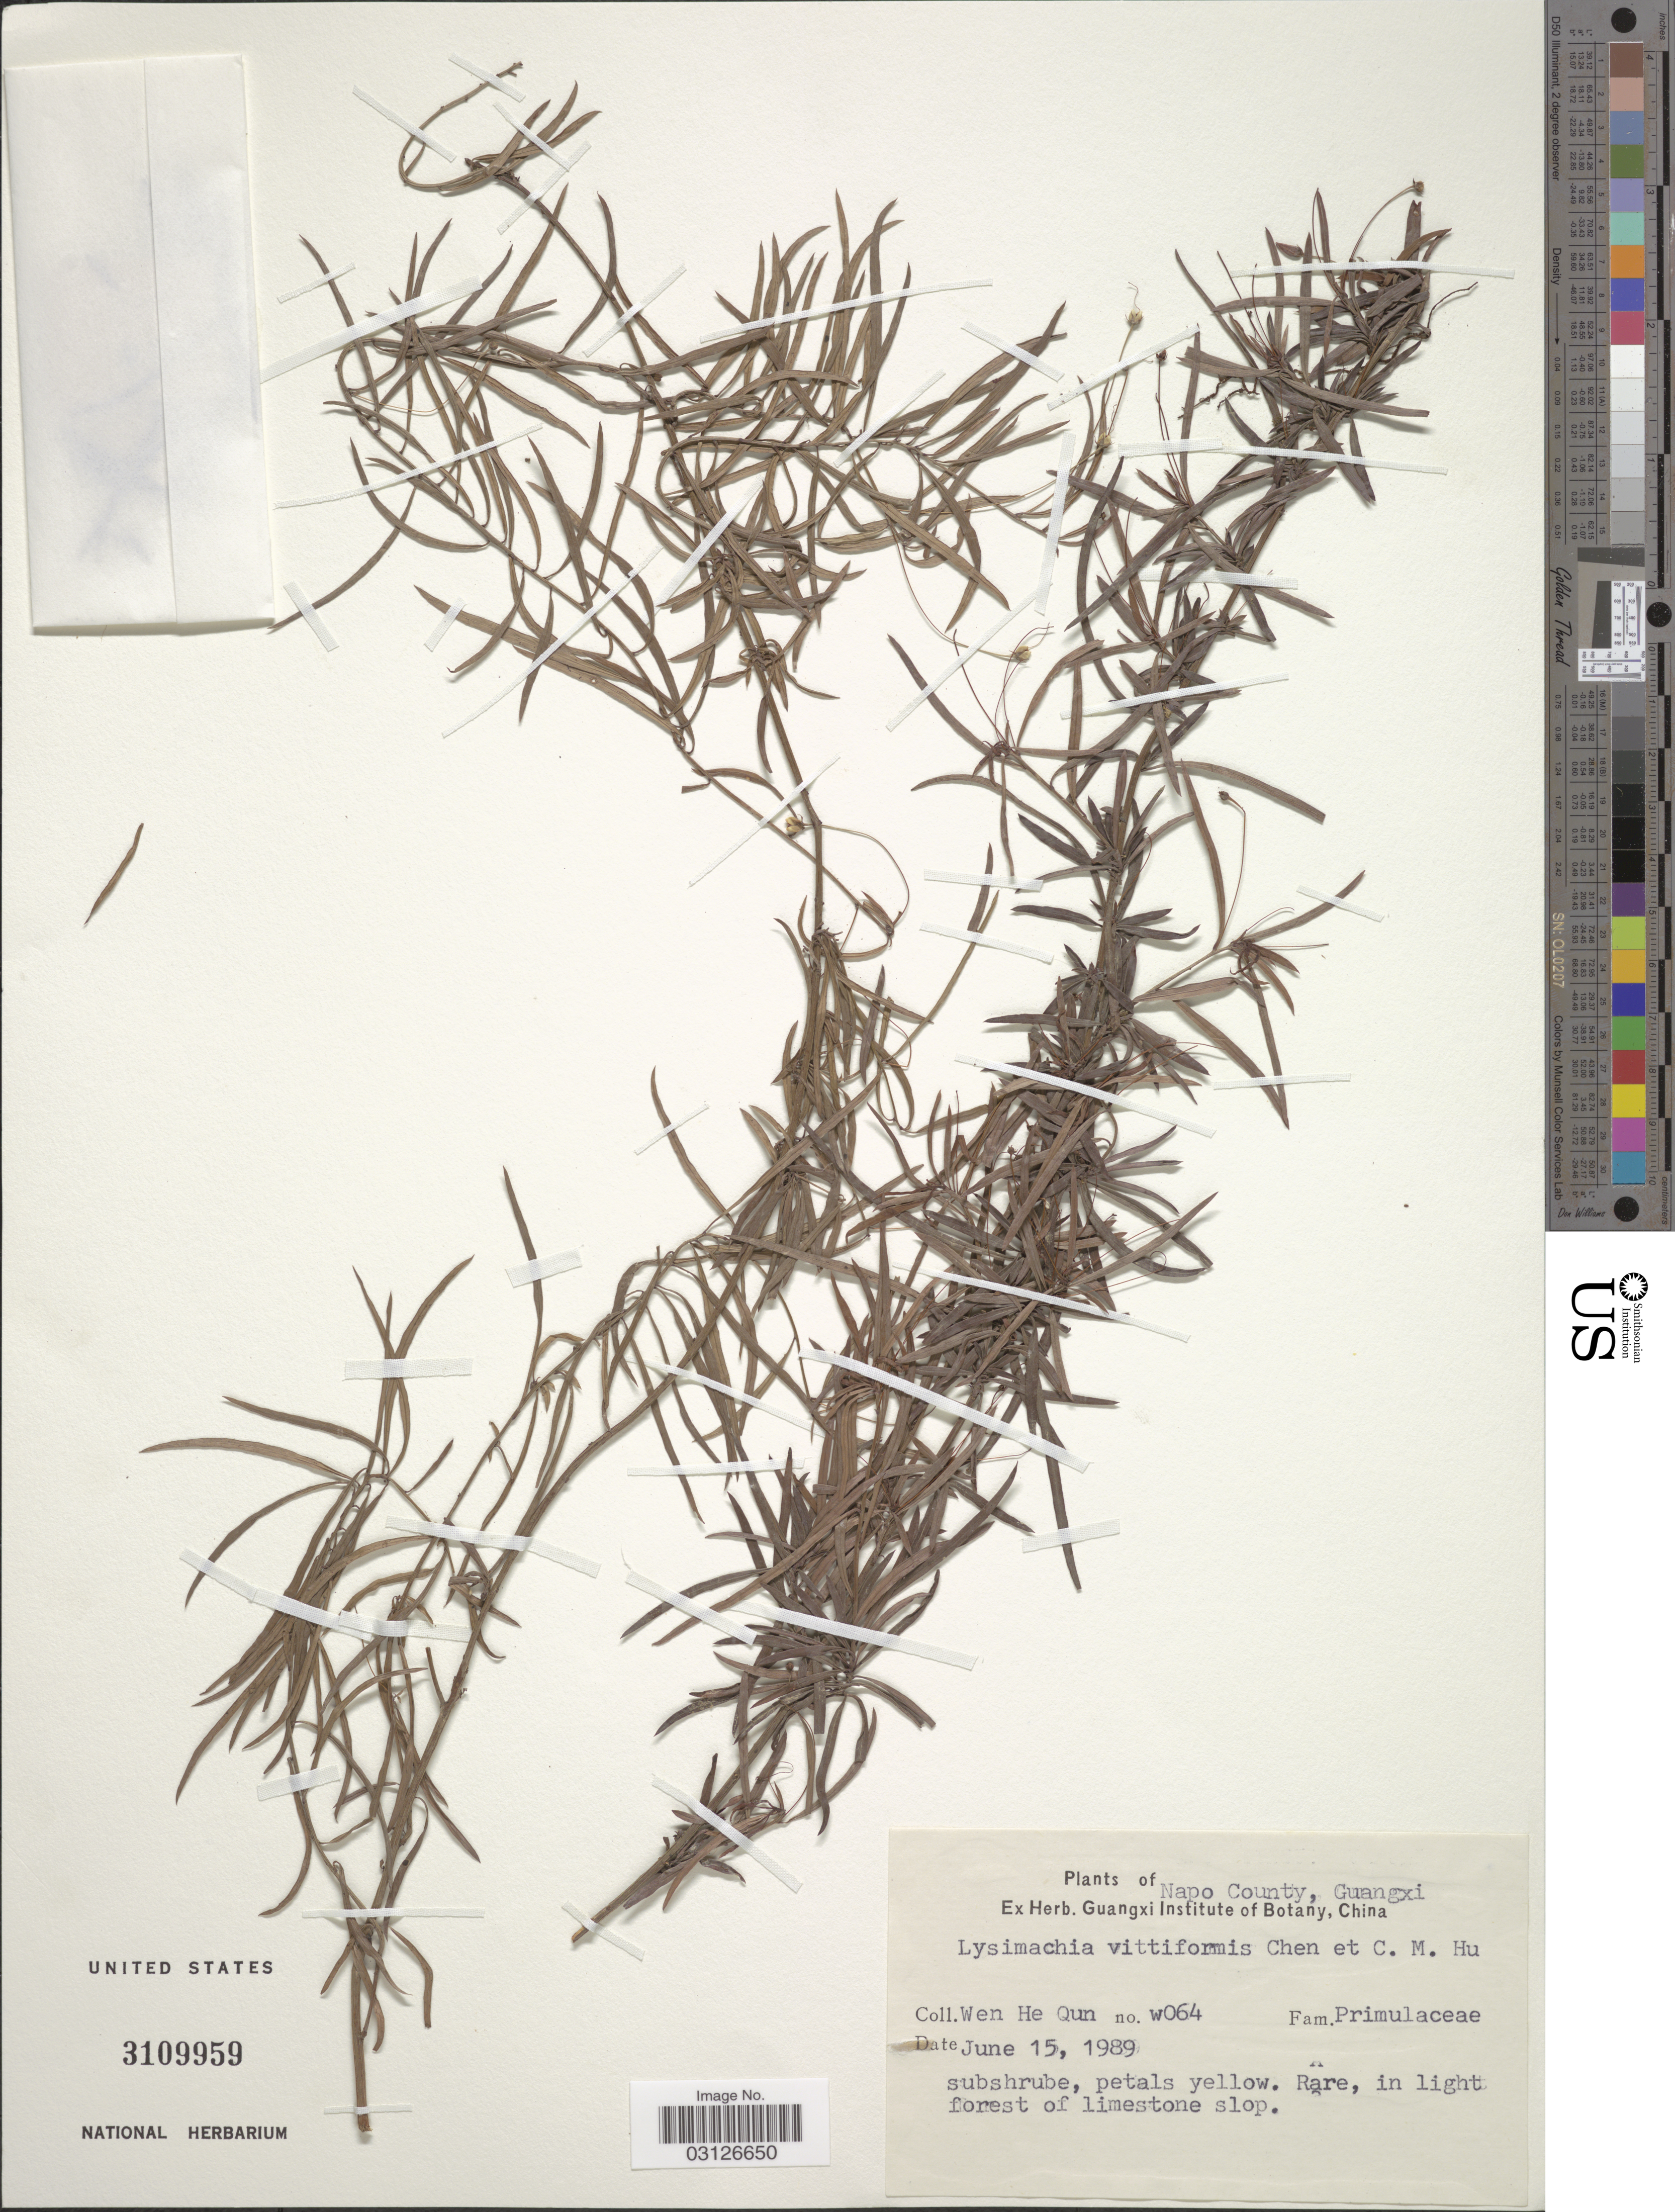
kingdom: Plantae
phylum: Tracheophyta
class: Magnoliopsida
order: Ericales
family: Primulaceae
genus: Lysimachia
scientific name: Lysimachia vittiformis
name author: F.H. Chen & C.M. Hu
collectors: H. Wen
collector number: W064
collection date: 1989-06-15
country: China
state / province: Guangxi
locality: Napo County, Guangxi.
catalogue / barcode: US 3109959